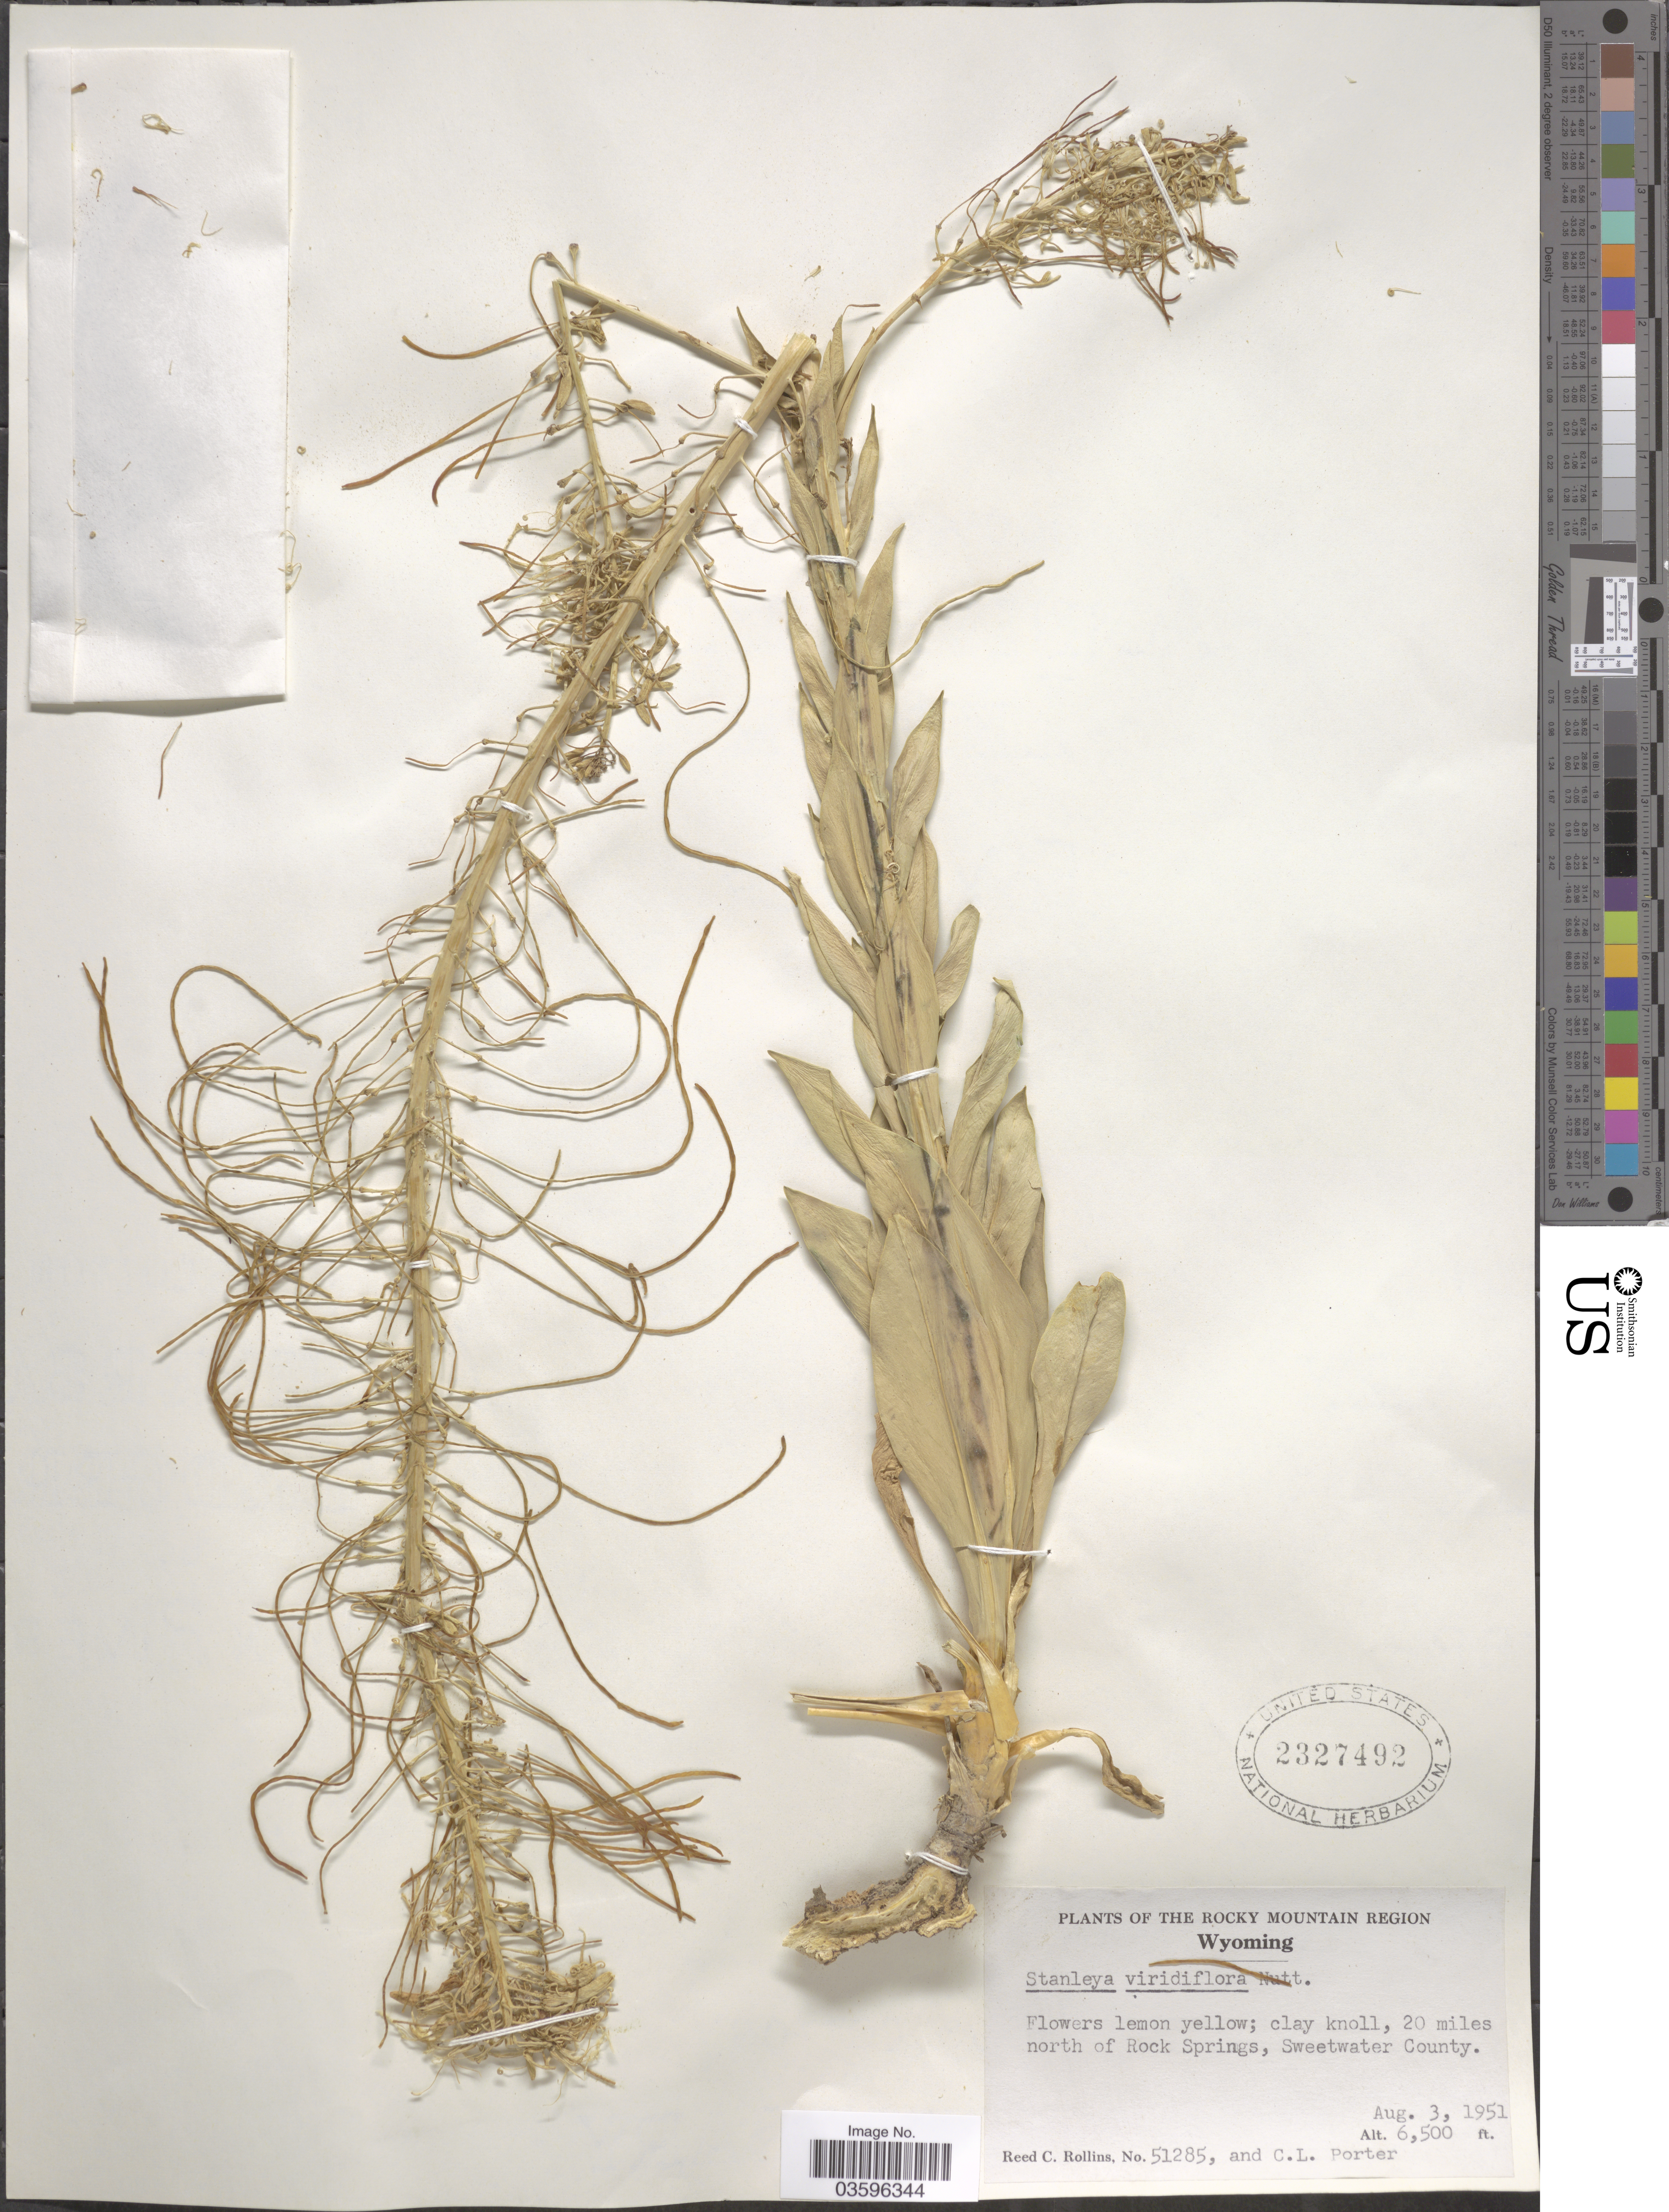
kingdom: Plantae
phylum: Tracheophyta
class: Magnoliopsida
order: Brassicales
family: Brassicaceae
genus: Stanleya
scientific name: Stanleya viridiflora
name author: Nutt.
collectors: R. C. Rollins & C. L. Porter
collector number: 51285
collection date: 1951-08-03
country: United States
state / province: Wyoming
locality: The Rocky Mountain Region. 20 miles north of Rock Springs, Sweetwater County.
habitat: clay knoll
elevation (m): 1981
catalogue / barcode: US 2327492